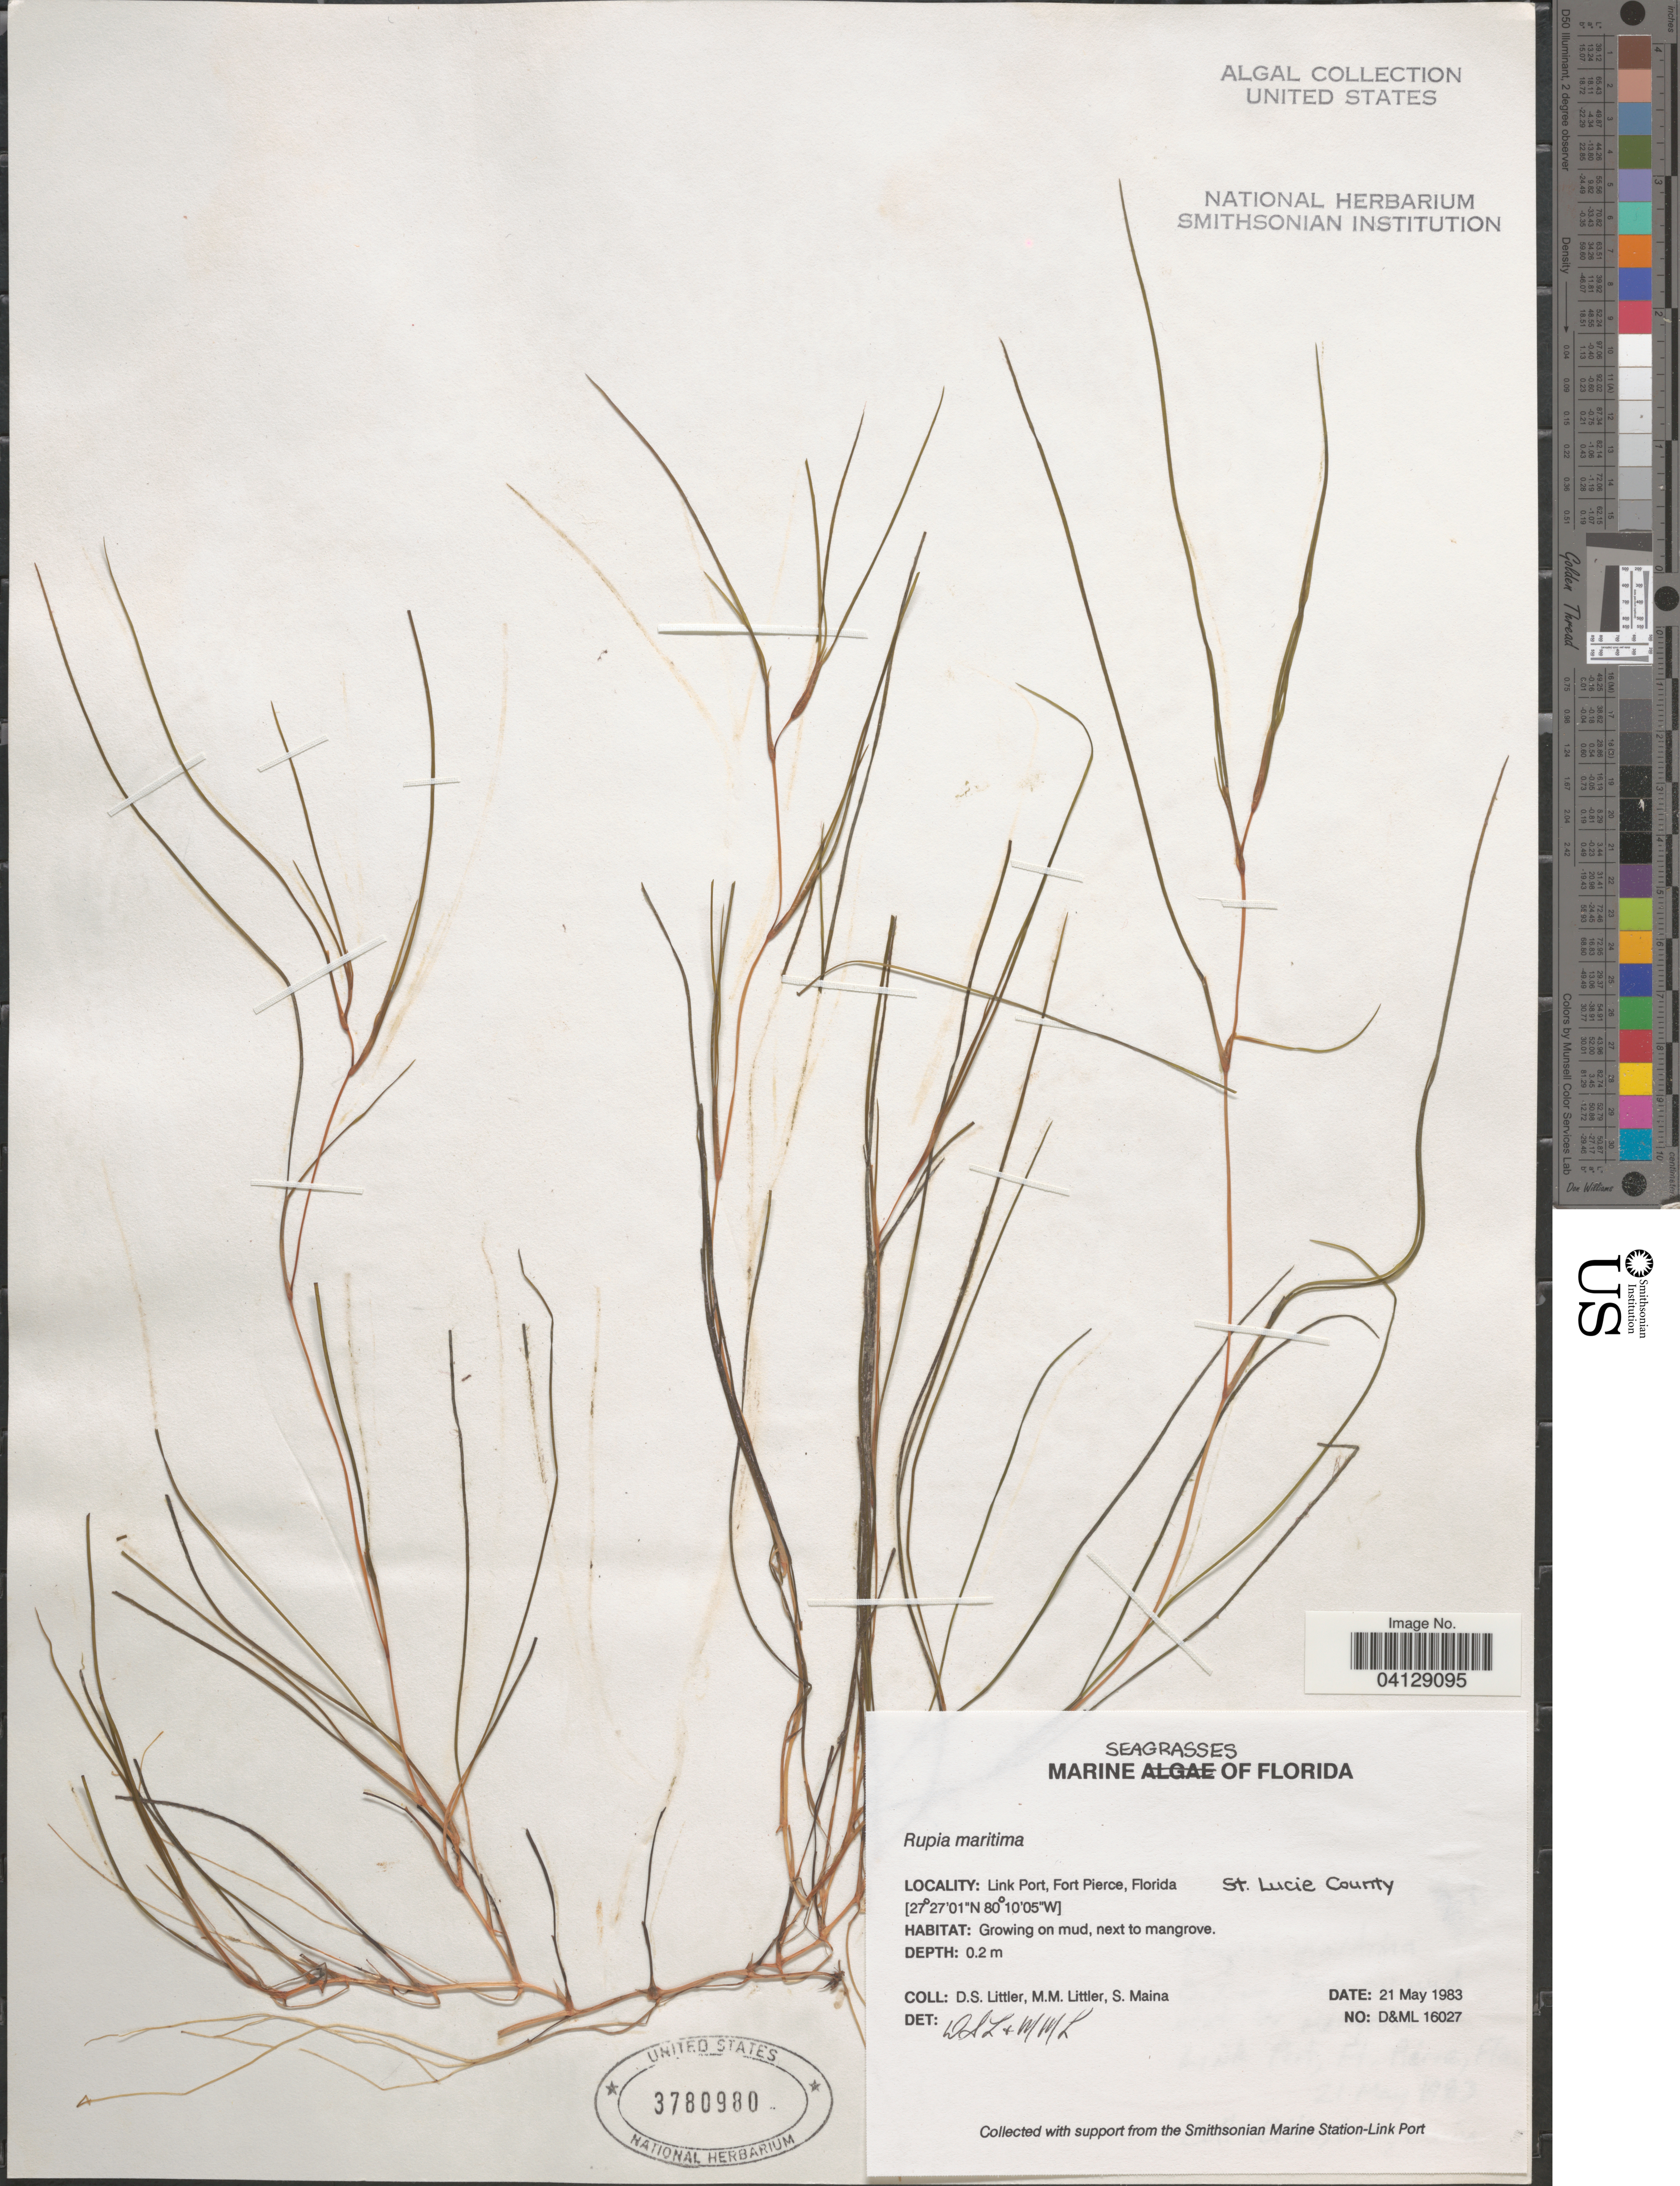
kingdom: Plantae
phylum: Tracheophyta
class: Liliopsida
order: Alismatales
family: Ruppiaceae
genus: Ruppia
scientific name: Ruppia maritima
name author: L.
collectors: D. S. Littler & S. Maina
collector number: D&ML16027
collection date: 1983-05-21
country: United States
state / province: Florida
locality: Link Port, Fort Pierce. St. Lucie County.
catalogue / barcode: US 3780980